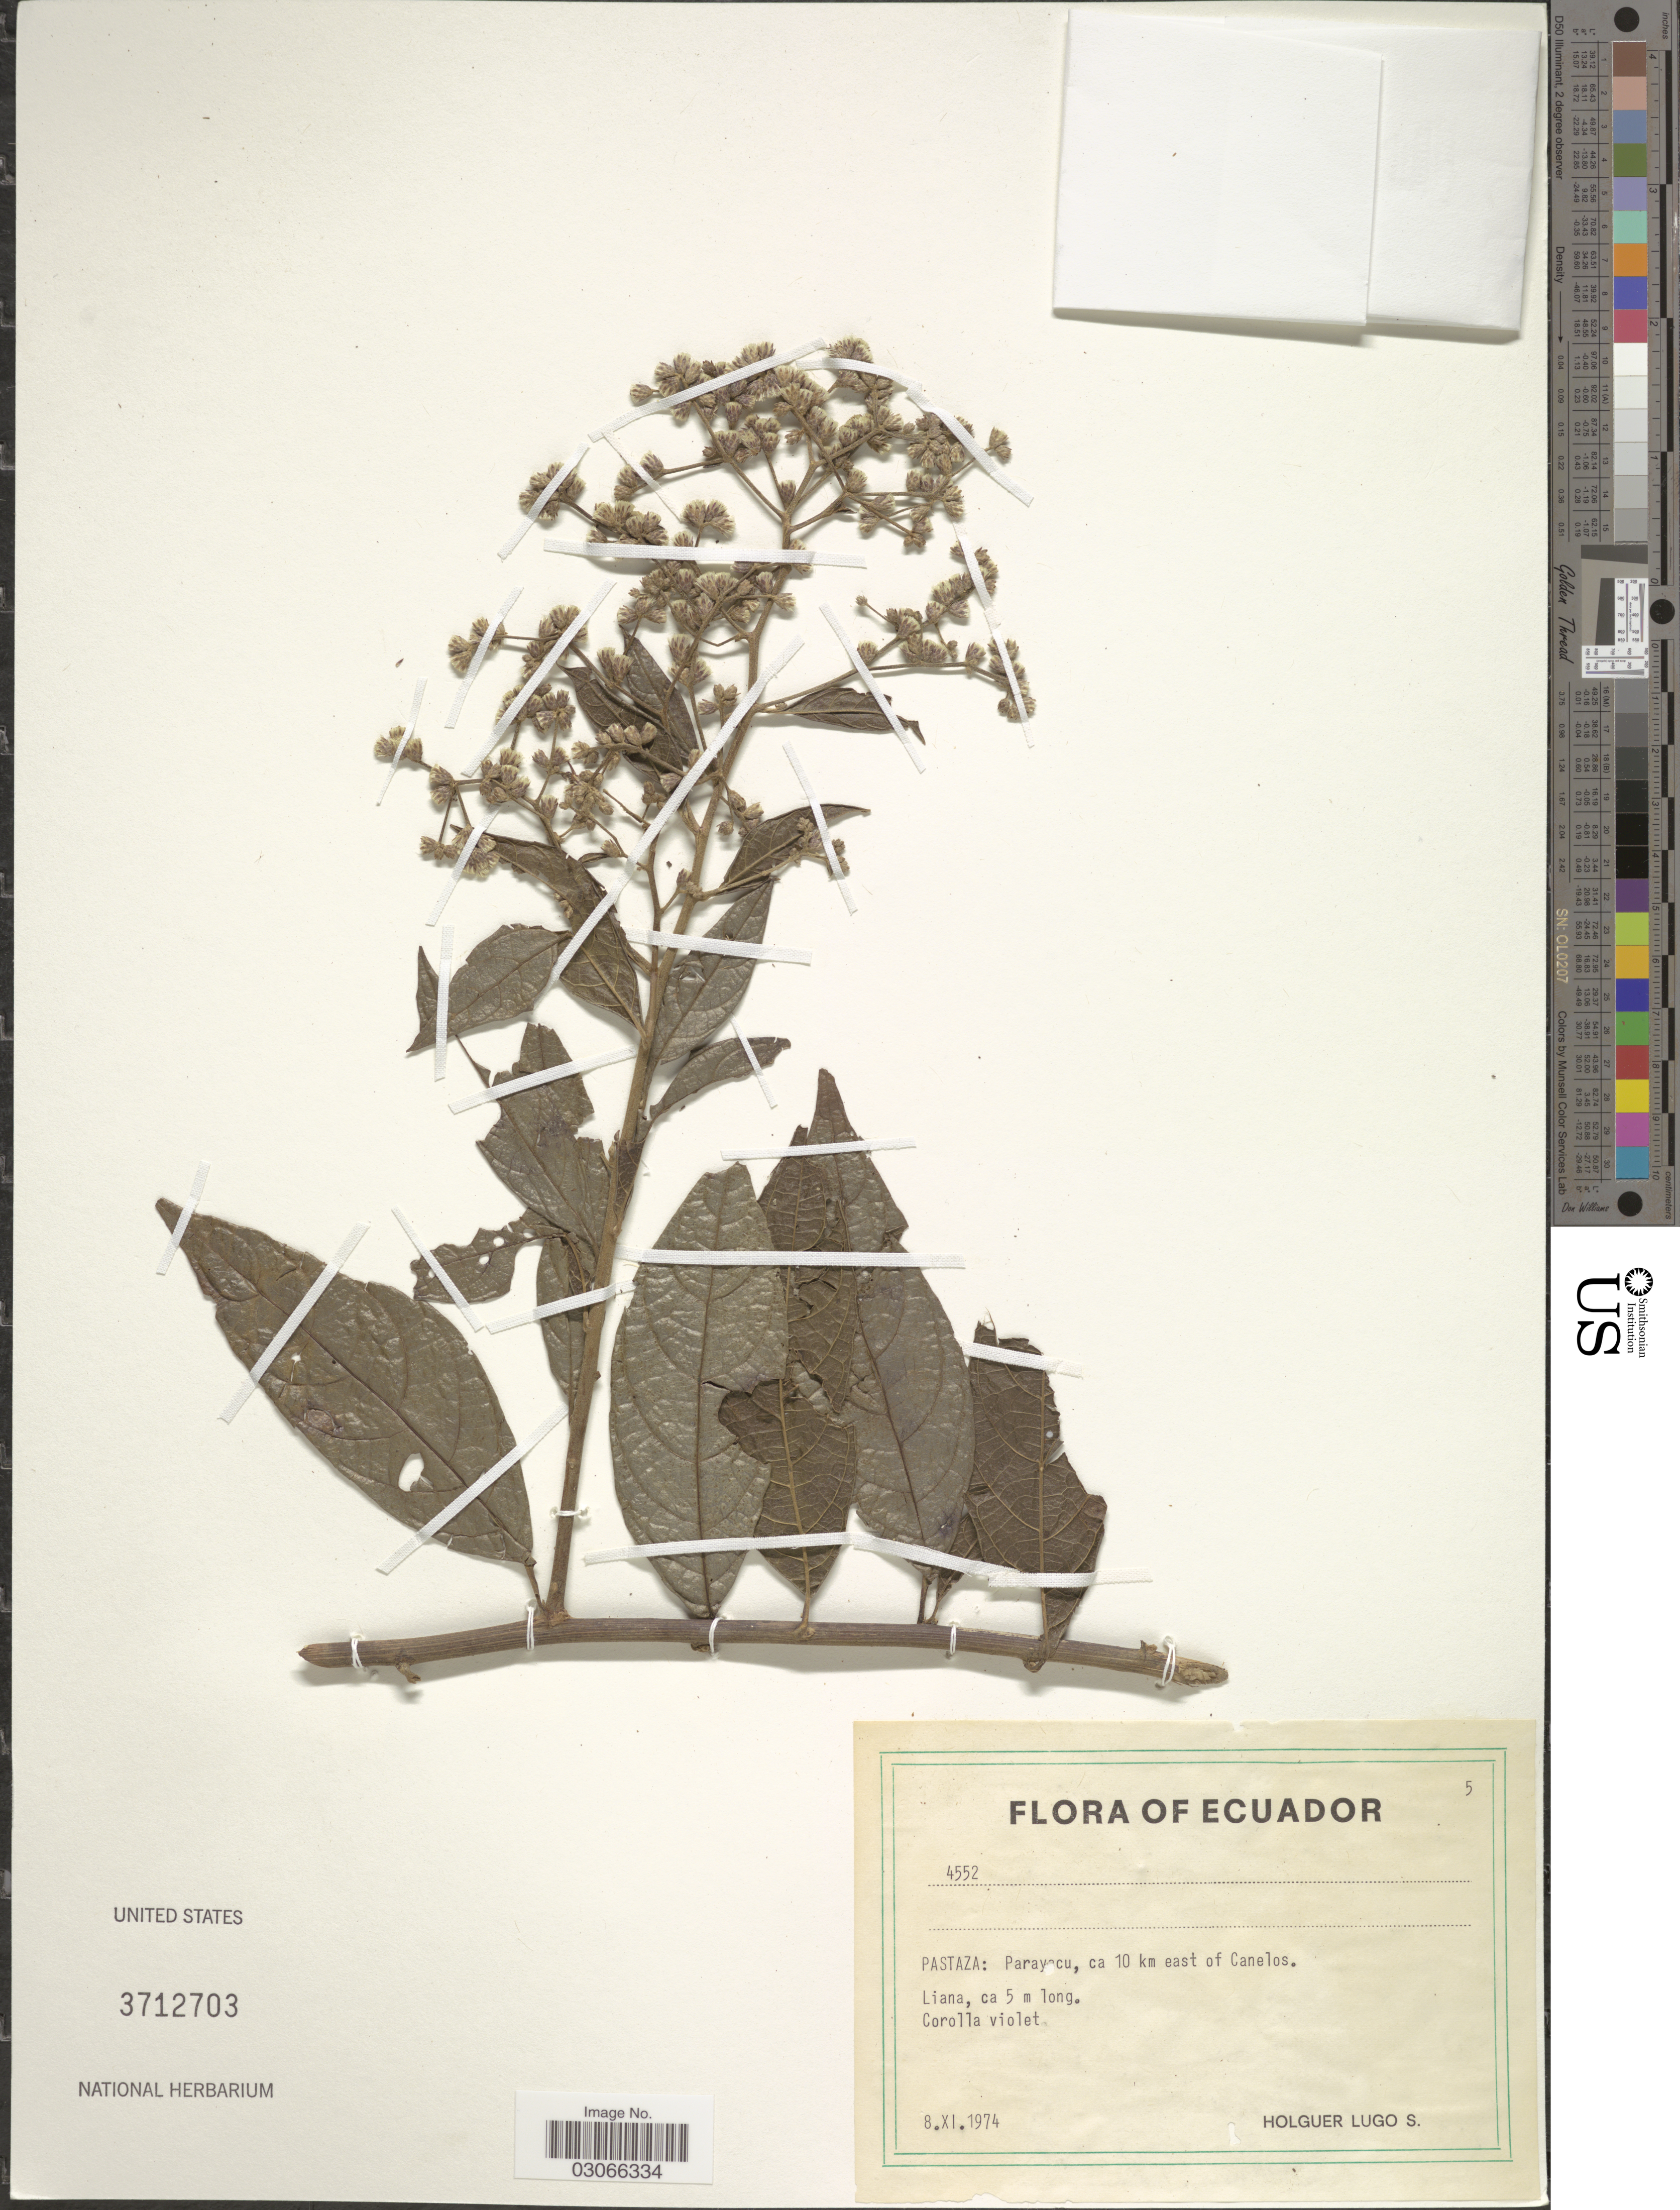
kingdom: Plantae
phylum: Tracheophyta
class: Magnoliopsida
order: Asterales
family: Asteraceae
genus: Lepidaploa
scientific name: Lepidaploa sp.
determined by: Ávila C., Fabio Andrés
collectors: H. Lugo S.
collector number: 4552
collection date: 1974-11-08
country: Ecuador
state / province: Pastaza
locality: Parayacu, ca 10 km east of Canelos.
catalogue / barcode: US 3712703